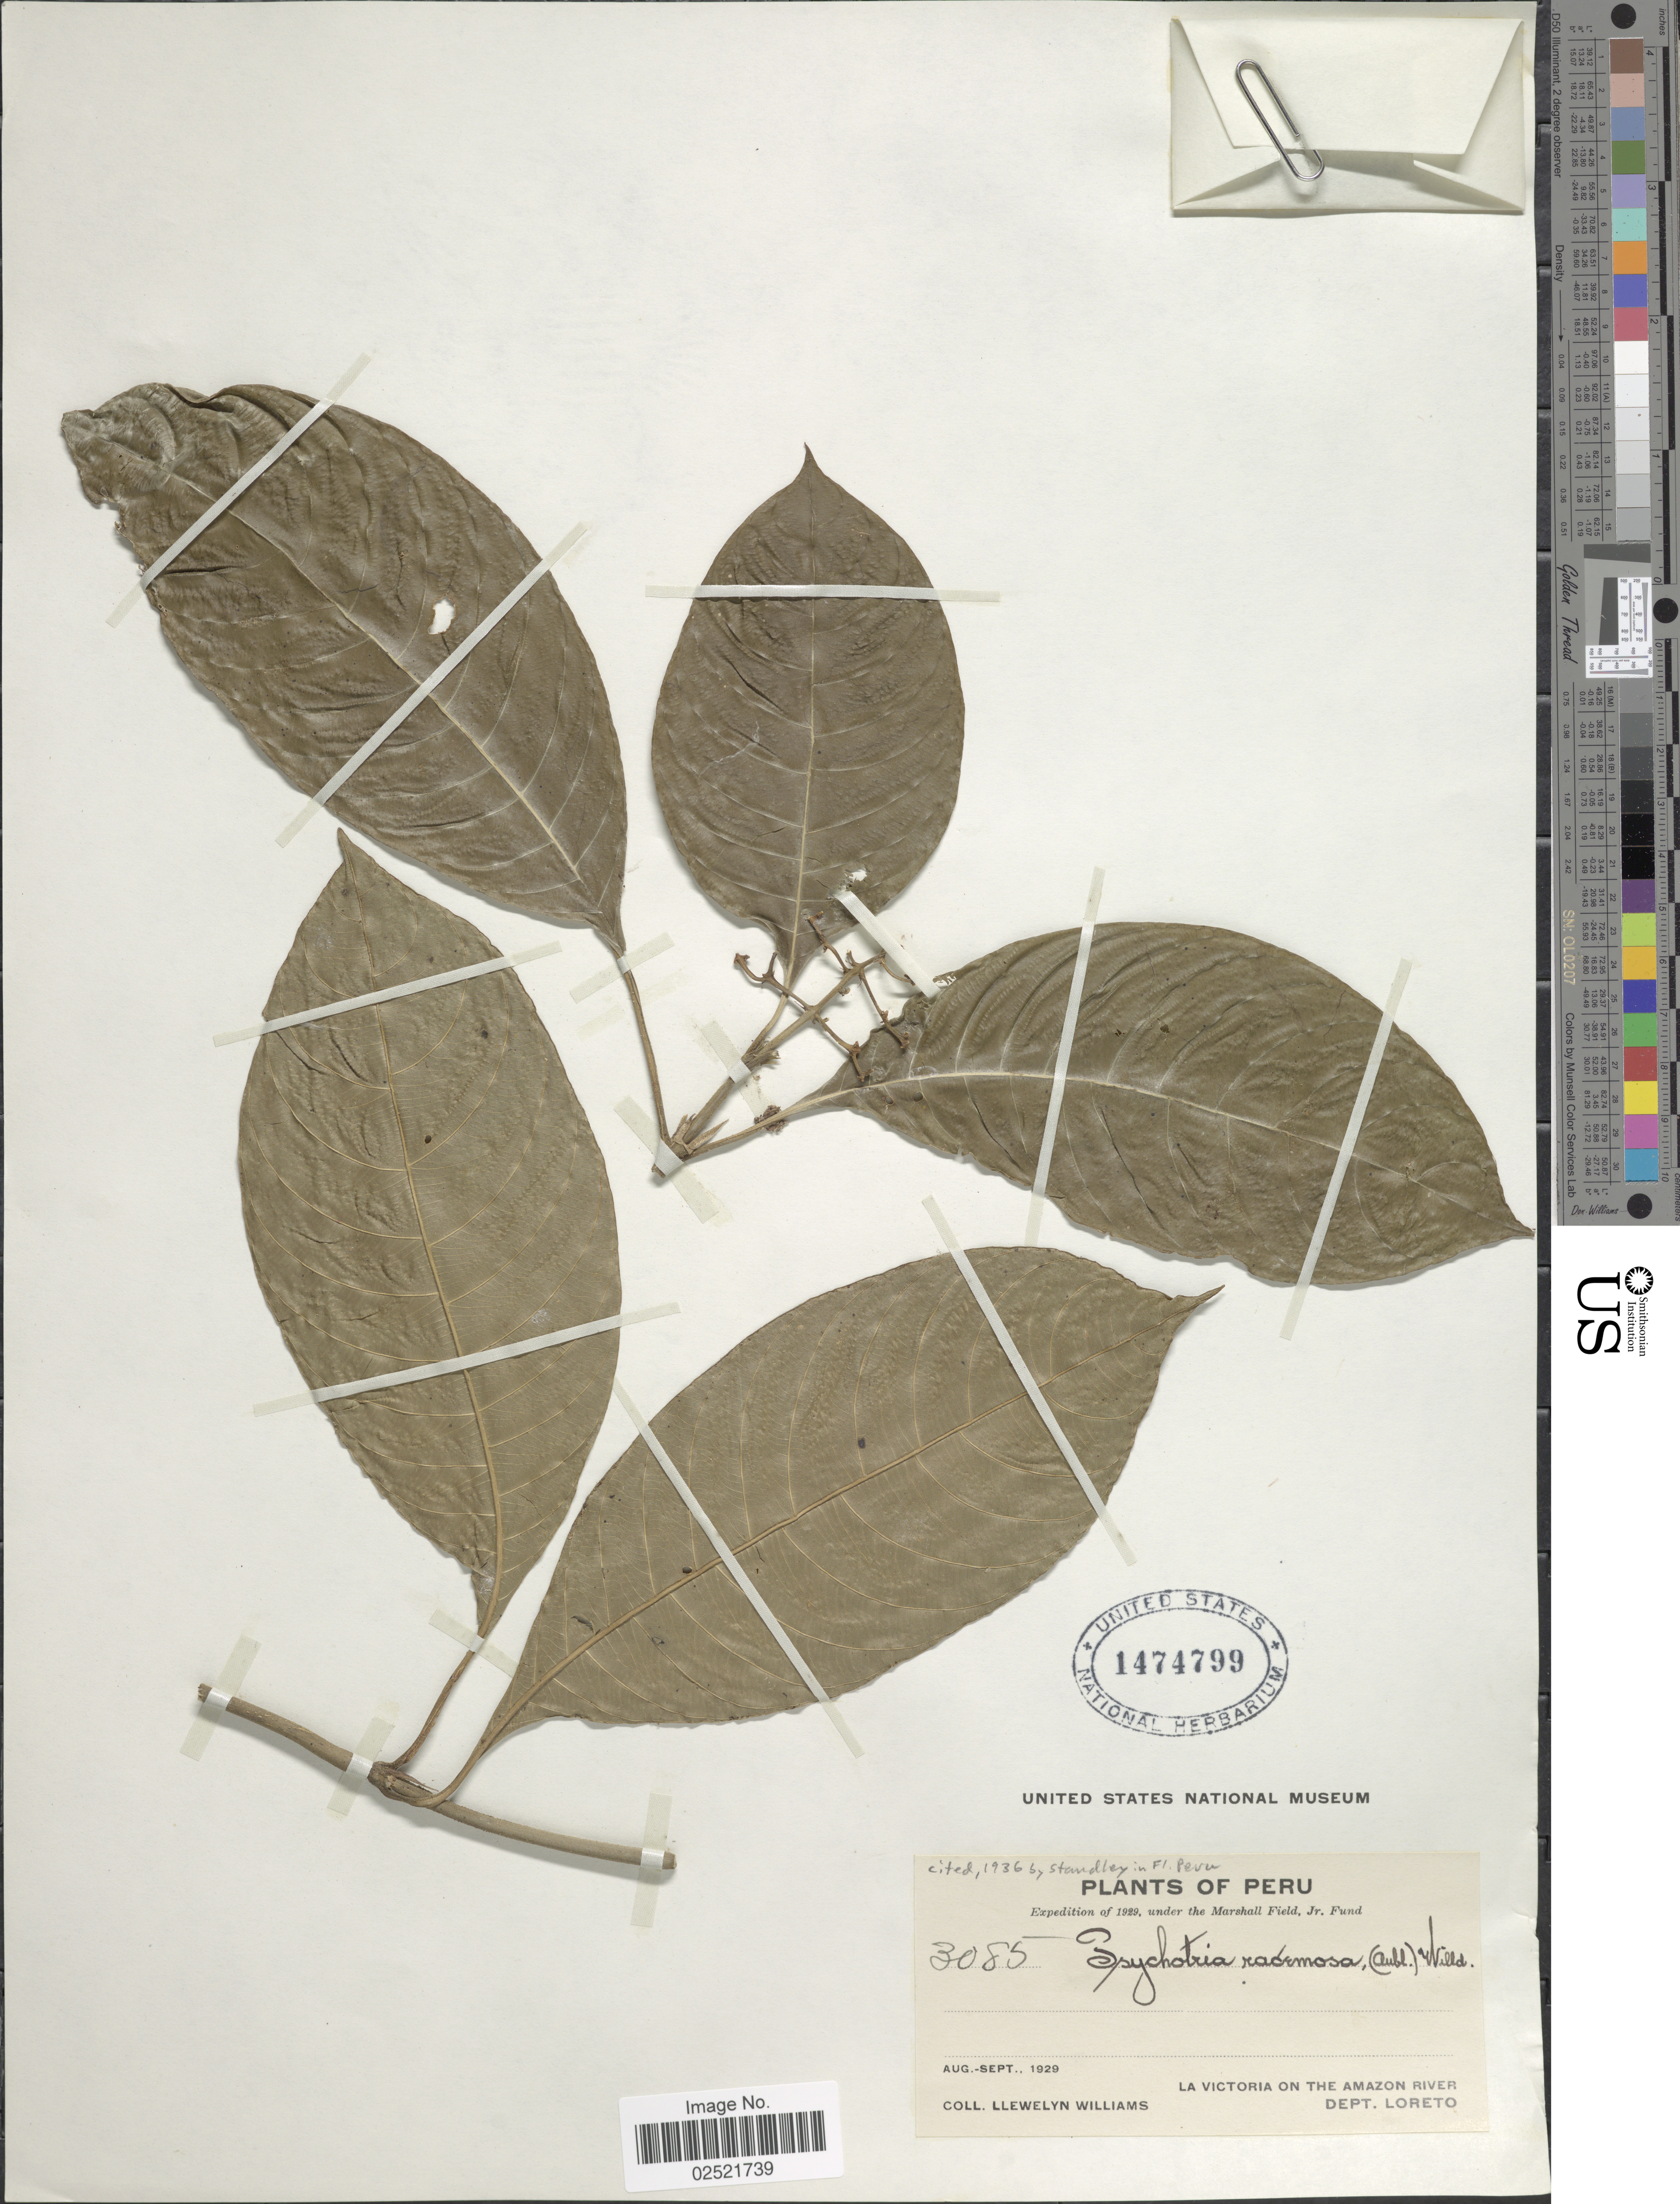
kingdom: Plantae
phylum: Tracheophyta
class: Magnoliopsida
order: Gentianales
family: Rubiaceae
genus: Psychotria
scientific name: Psychotria racemosa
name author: (Aubl.) Raeuschel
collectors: Ll. Williams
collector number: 3085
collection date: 1929-08/1929-09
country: Peru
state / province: Loreto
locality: La Victoria on the Amazon River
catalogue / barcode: US 1474799